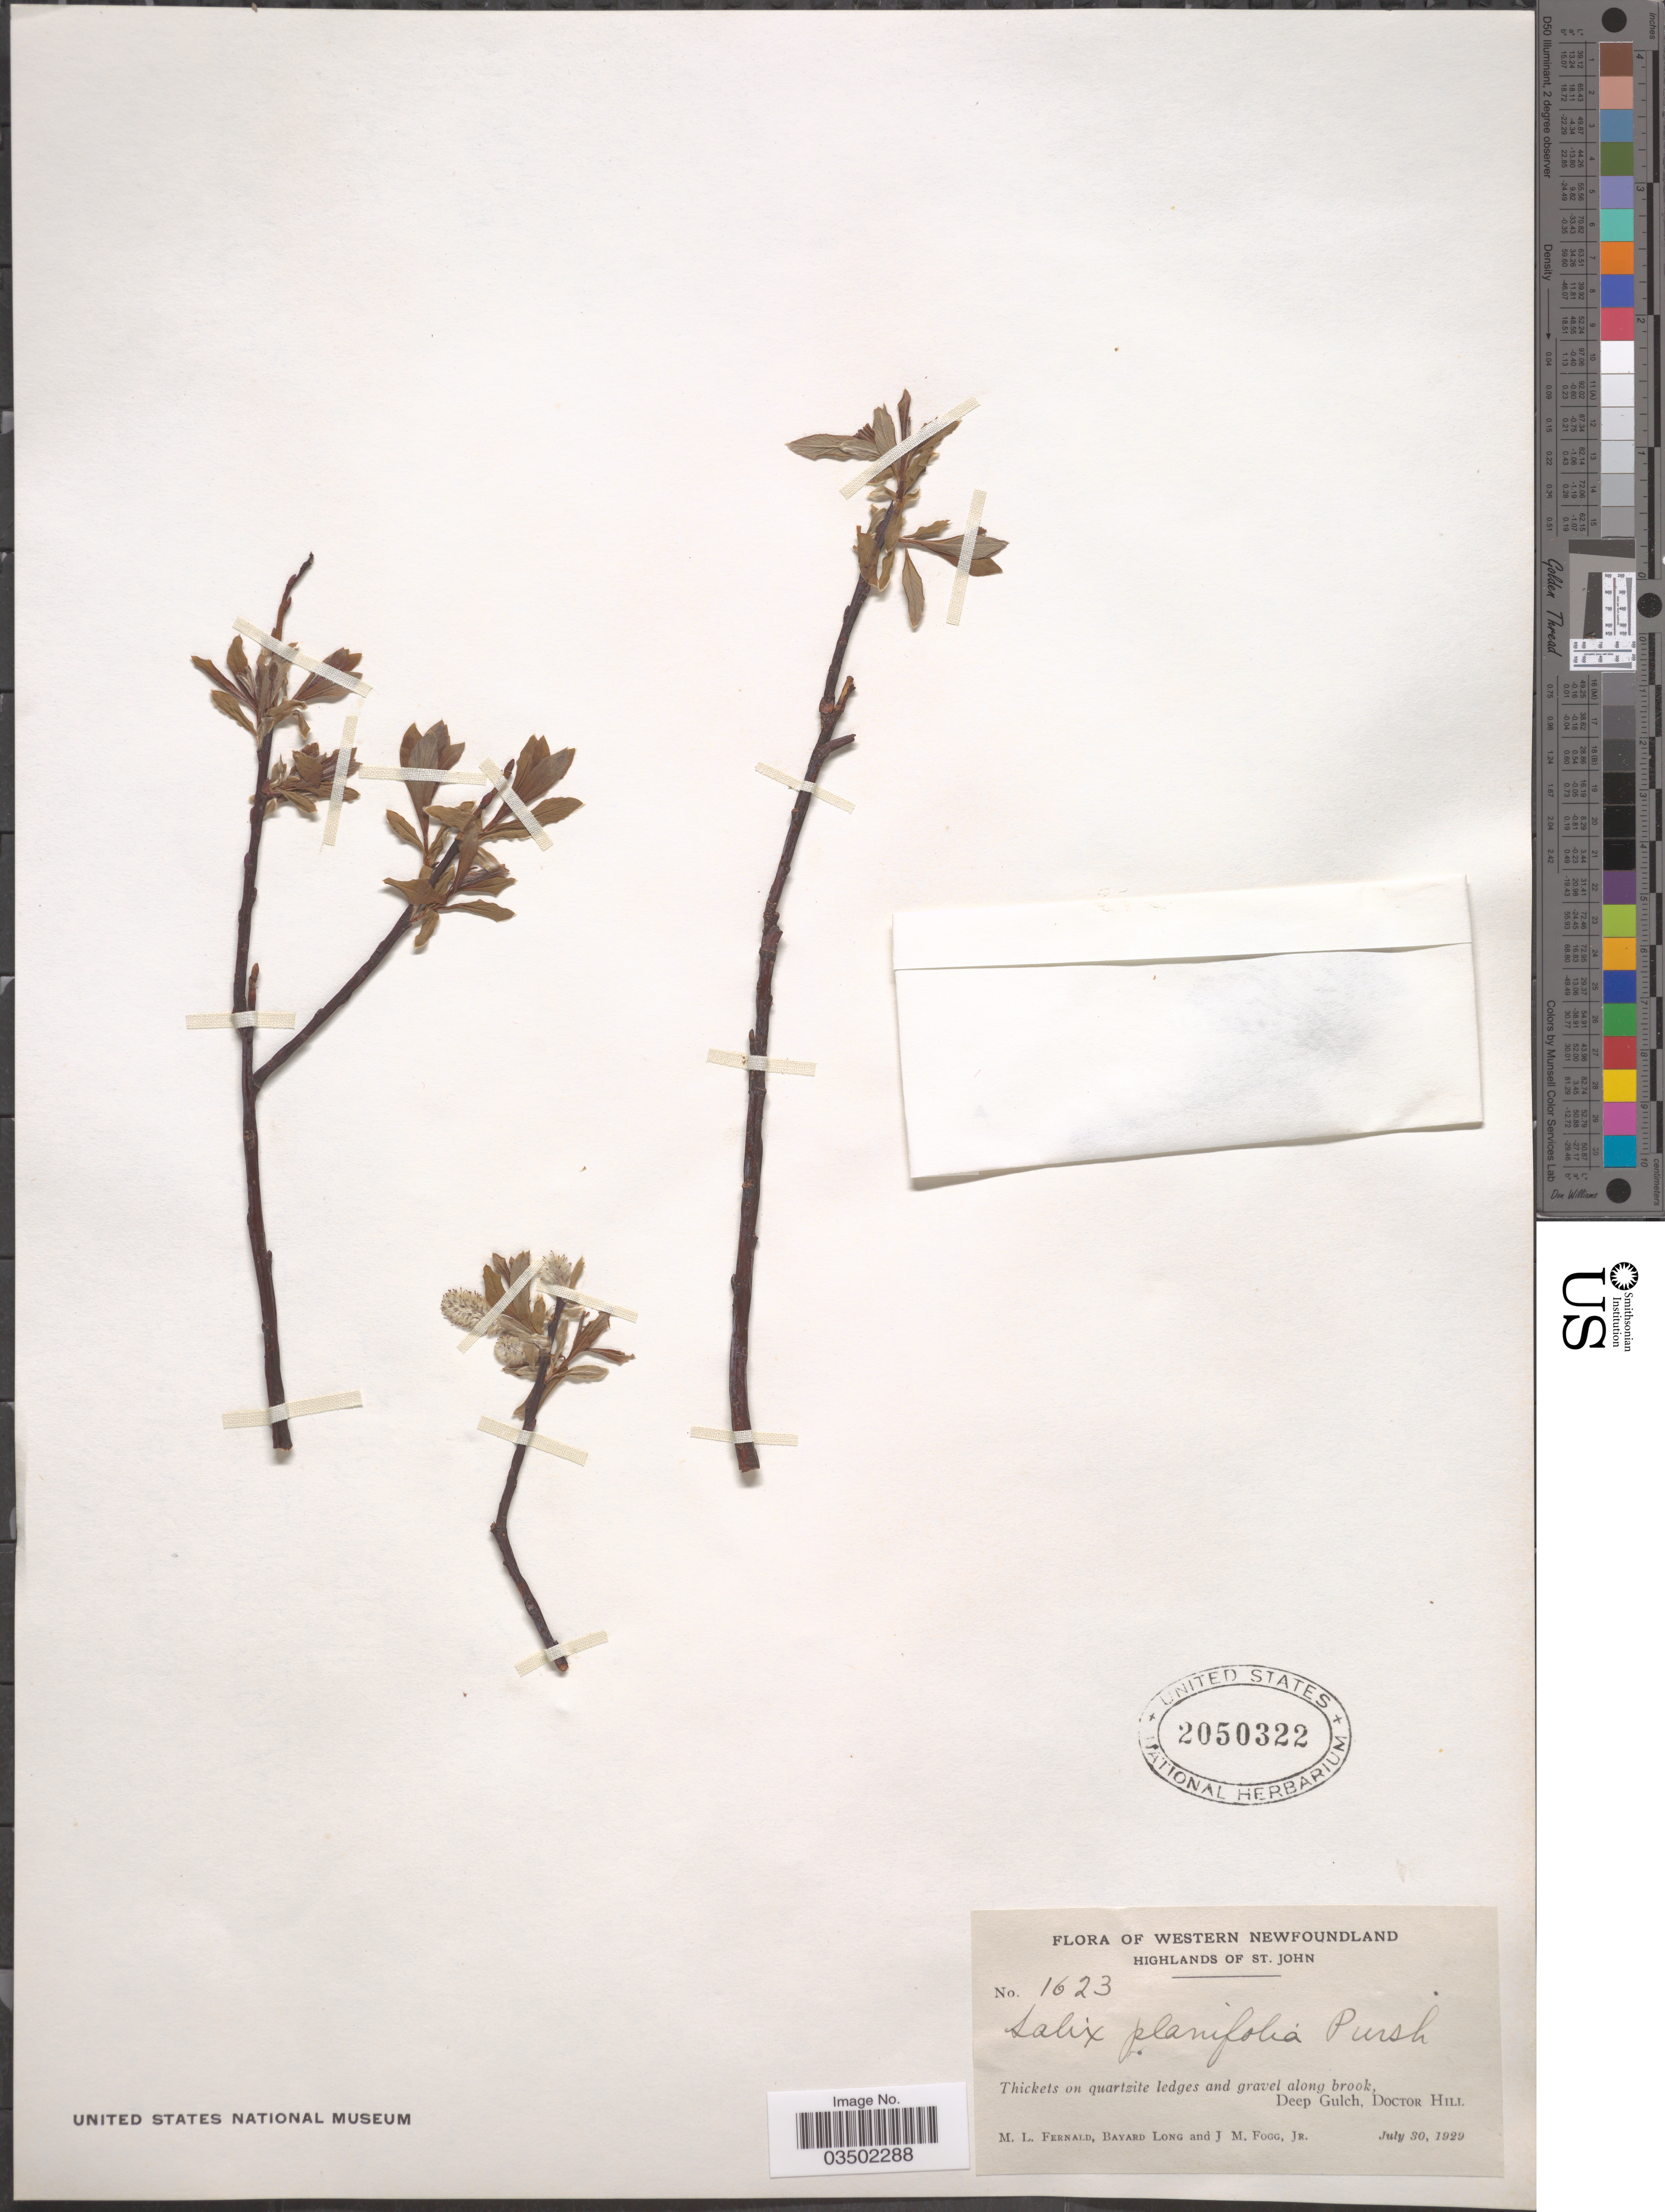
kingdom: Plantae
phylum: Tracheophyta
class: Magnoliopsida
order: Malpighiales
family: Salicaceae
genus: Salix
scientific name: Salix planifolia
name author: Pursh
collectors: M. L. Fernald, B. Long & J. Fogg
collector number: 1623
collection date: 1929-07-30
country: Canada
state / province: Newfoundland and Labrador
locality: Western Newfoundland. Highlands of St. John. Deep Gulch, Doctor Hill.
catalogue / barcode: US 2050322